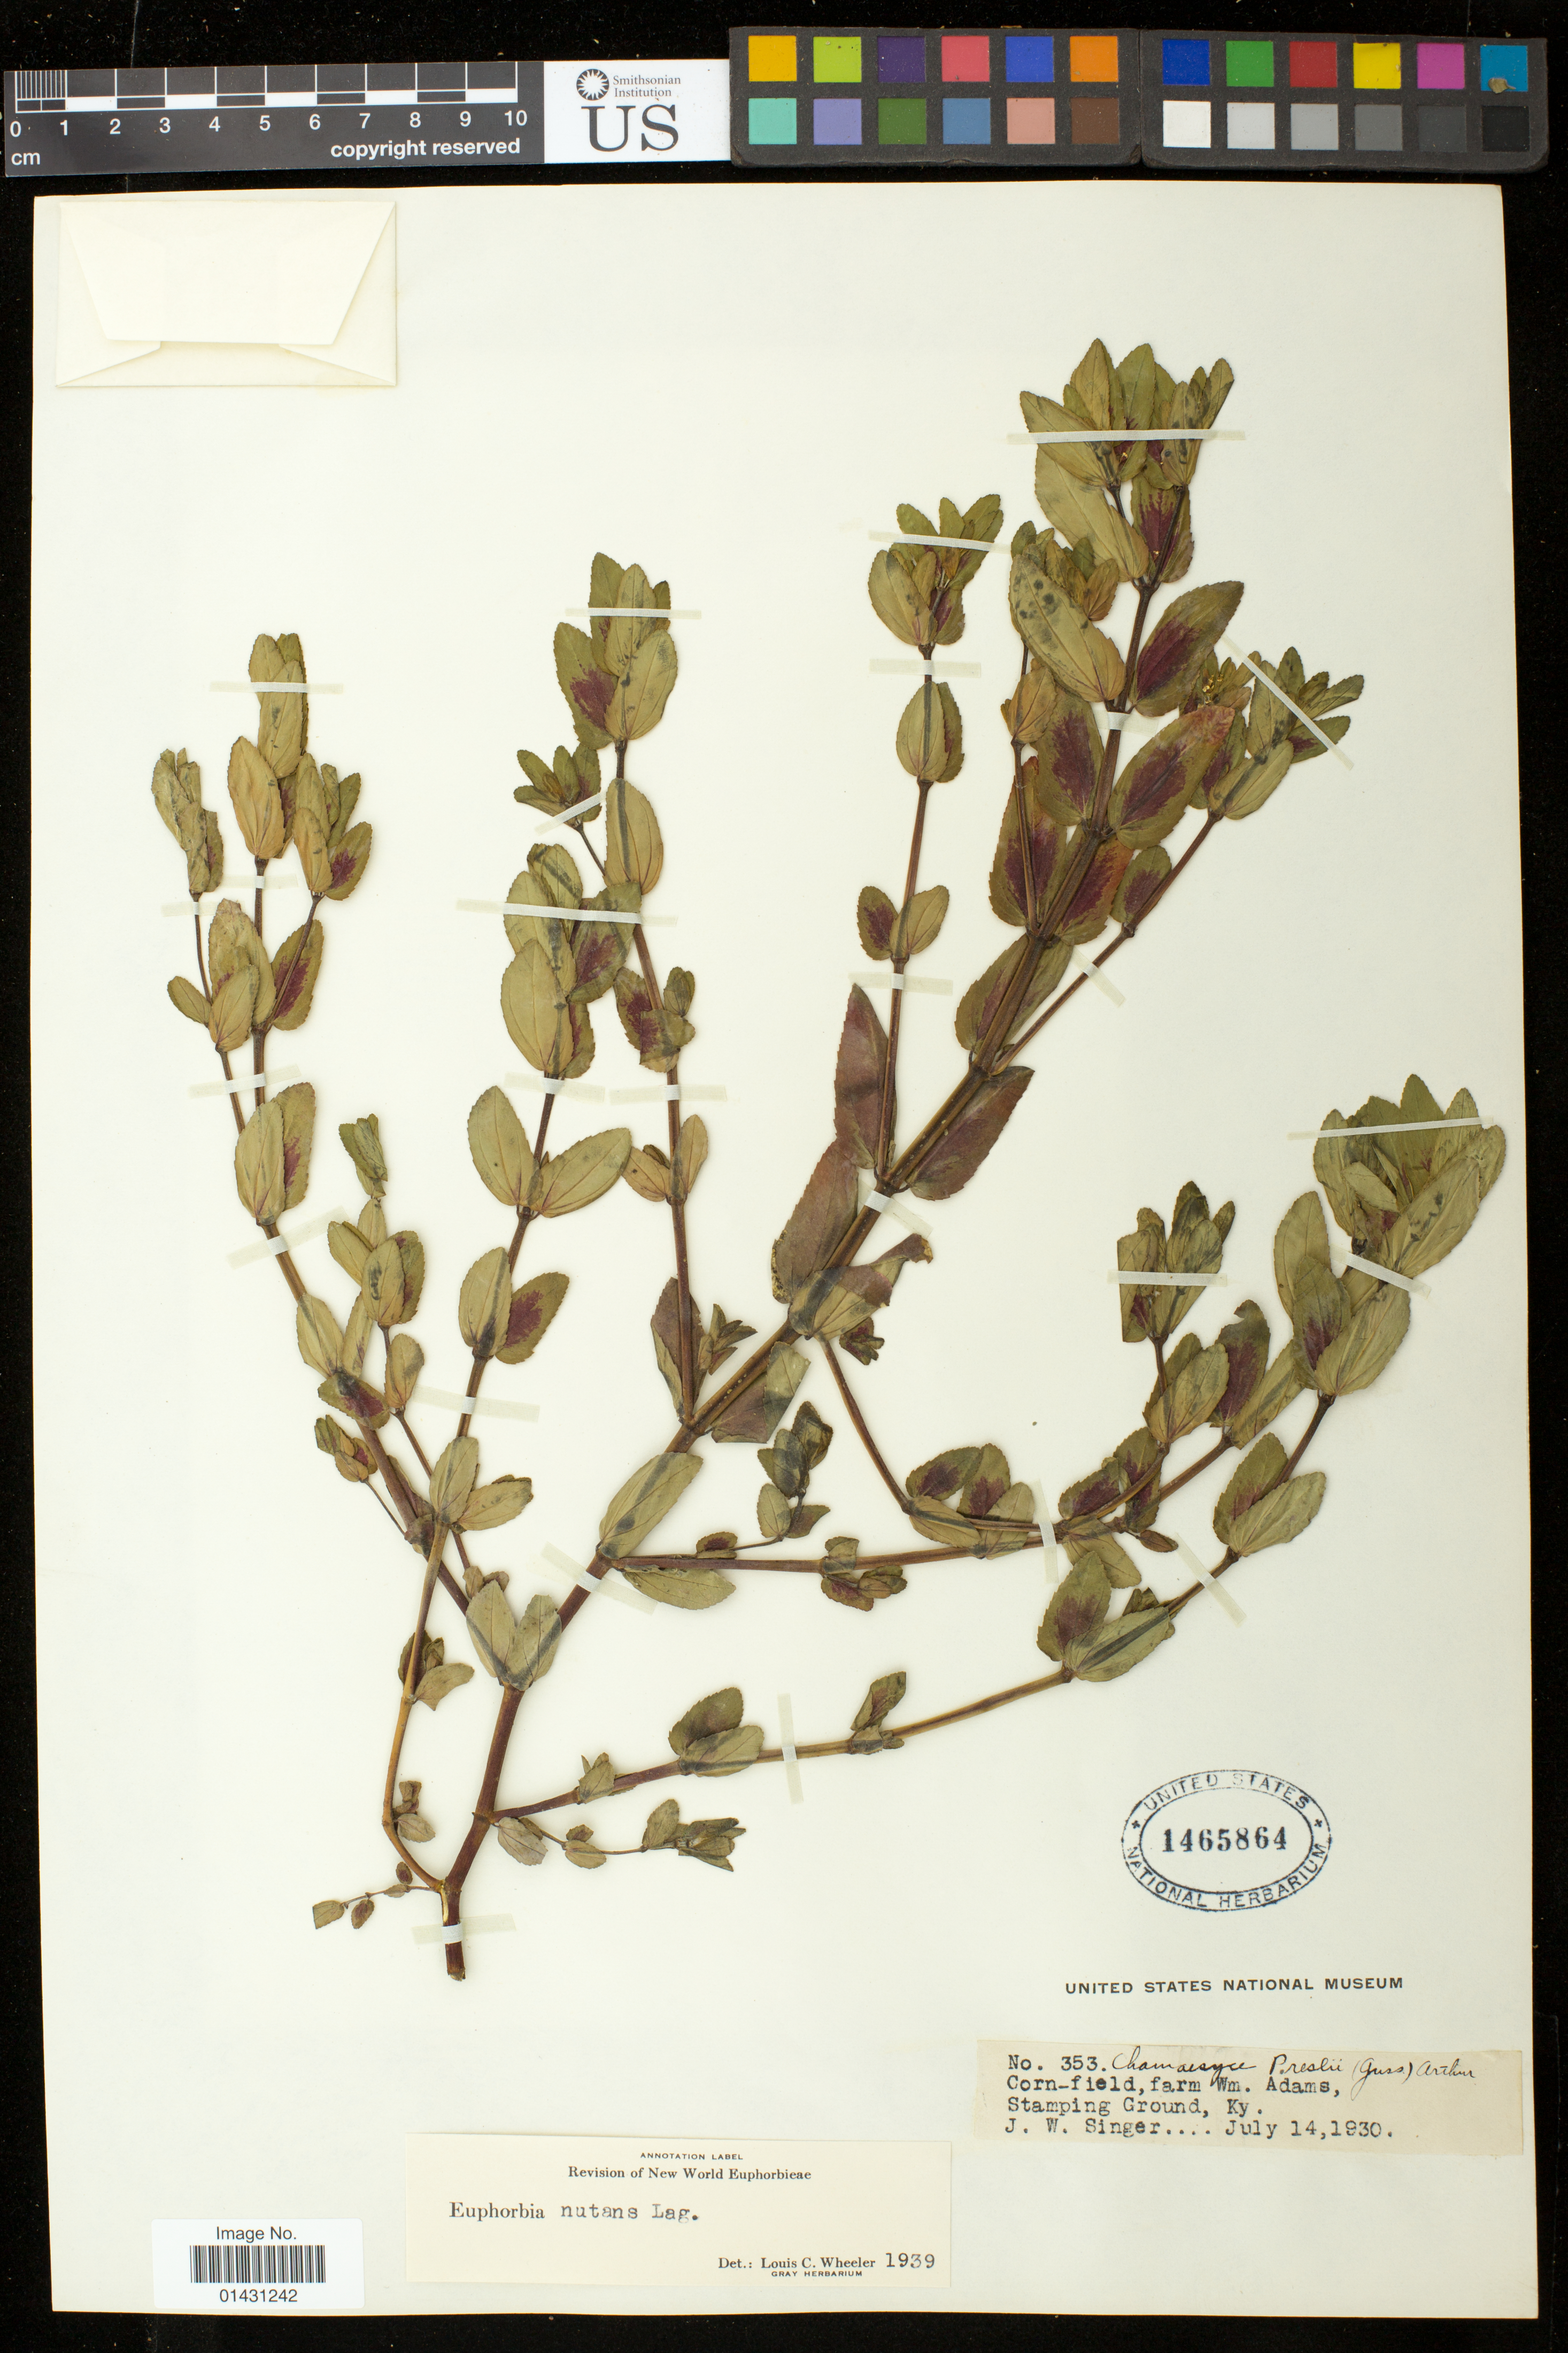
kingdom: Plantae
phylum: Tracheophyta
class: Magnoliopsida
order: Malpighiales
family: Euphorbiaceae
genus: Euphorbia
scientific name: Euphorbia maculata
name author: L.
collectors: J. EW. Singer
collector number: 353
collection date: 1930-07-14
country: United States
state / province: Kentucky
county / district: Scott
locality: Stamping Ground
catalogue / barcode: US 1465864